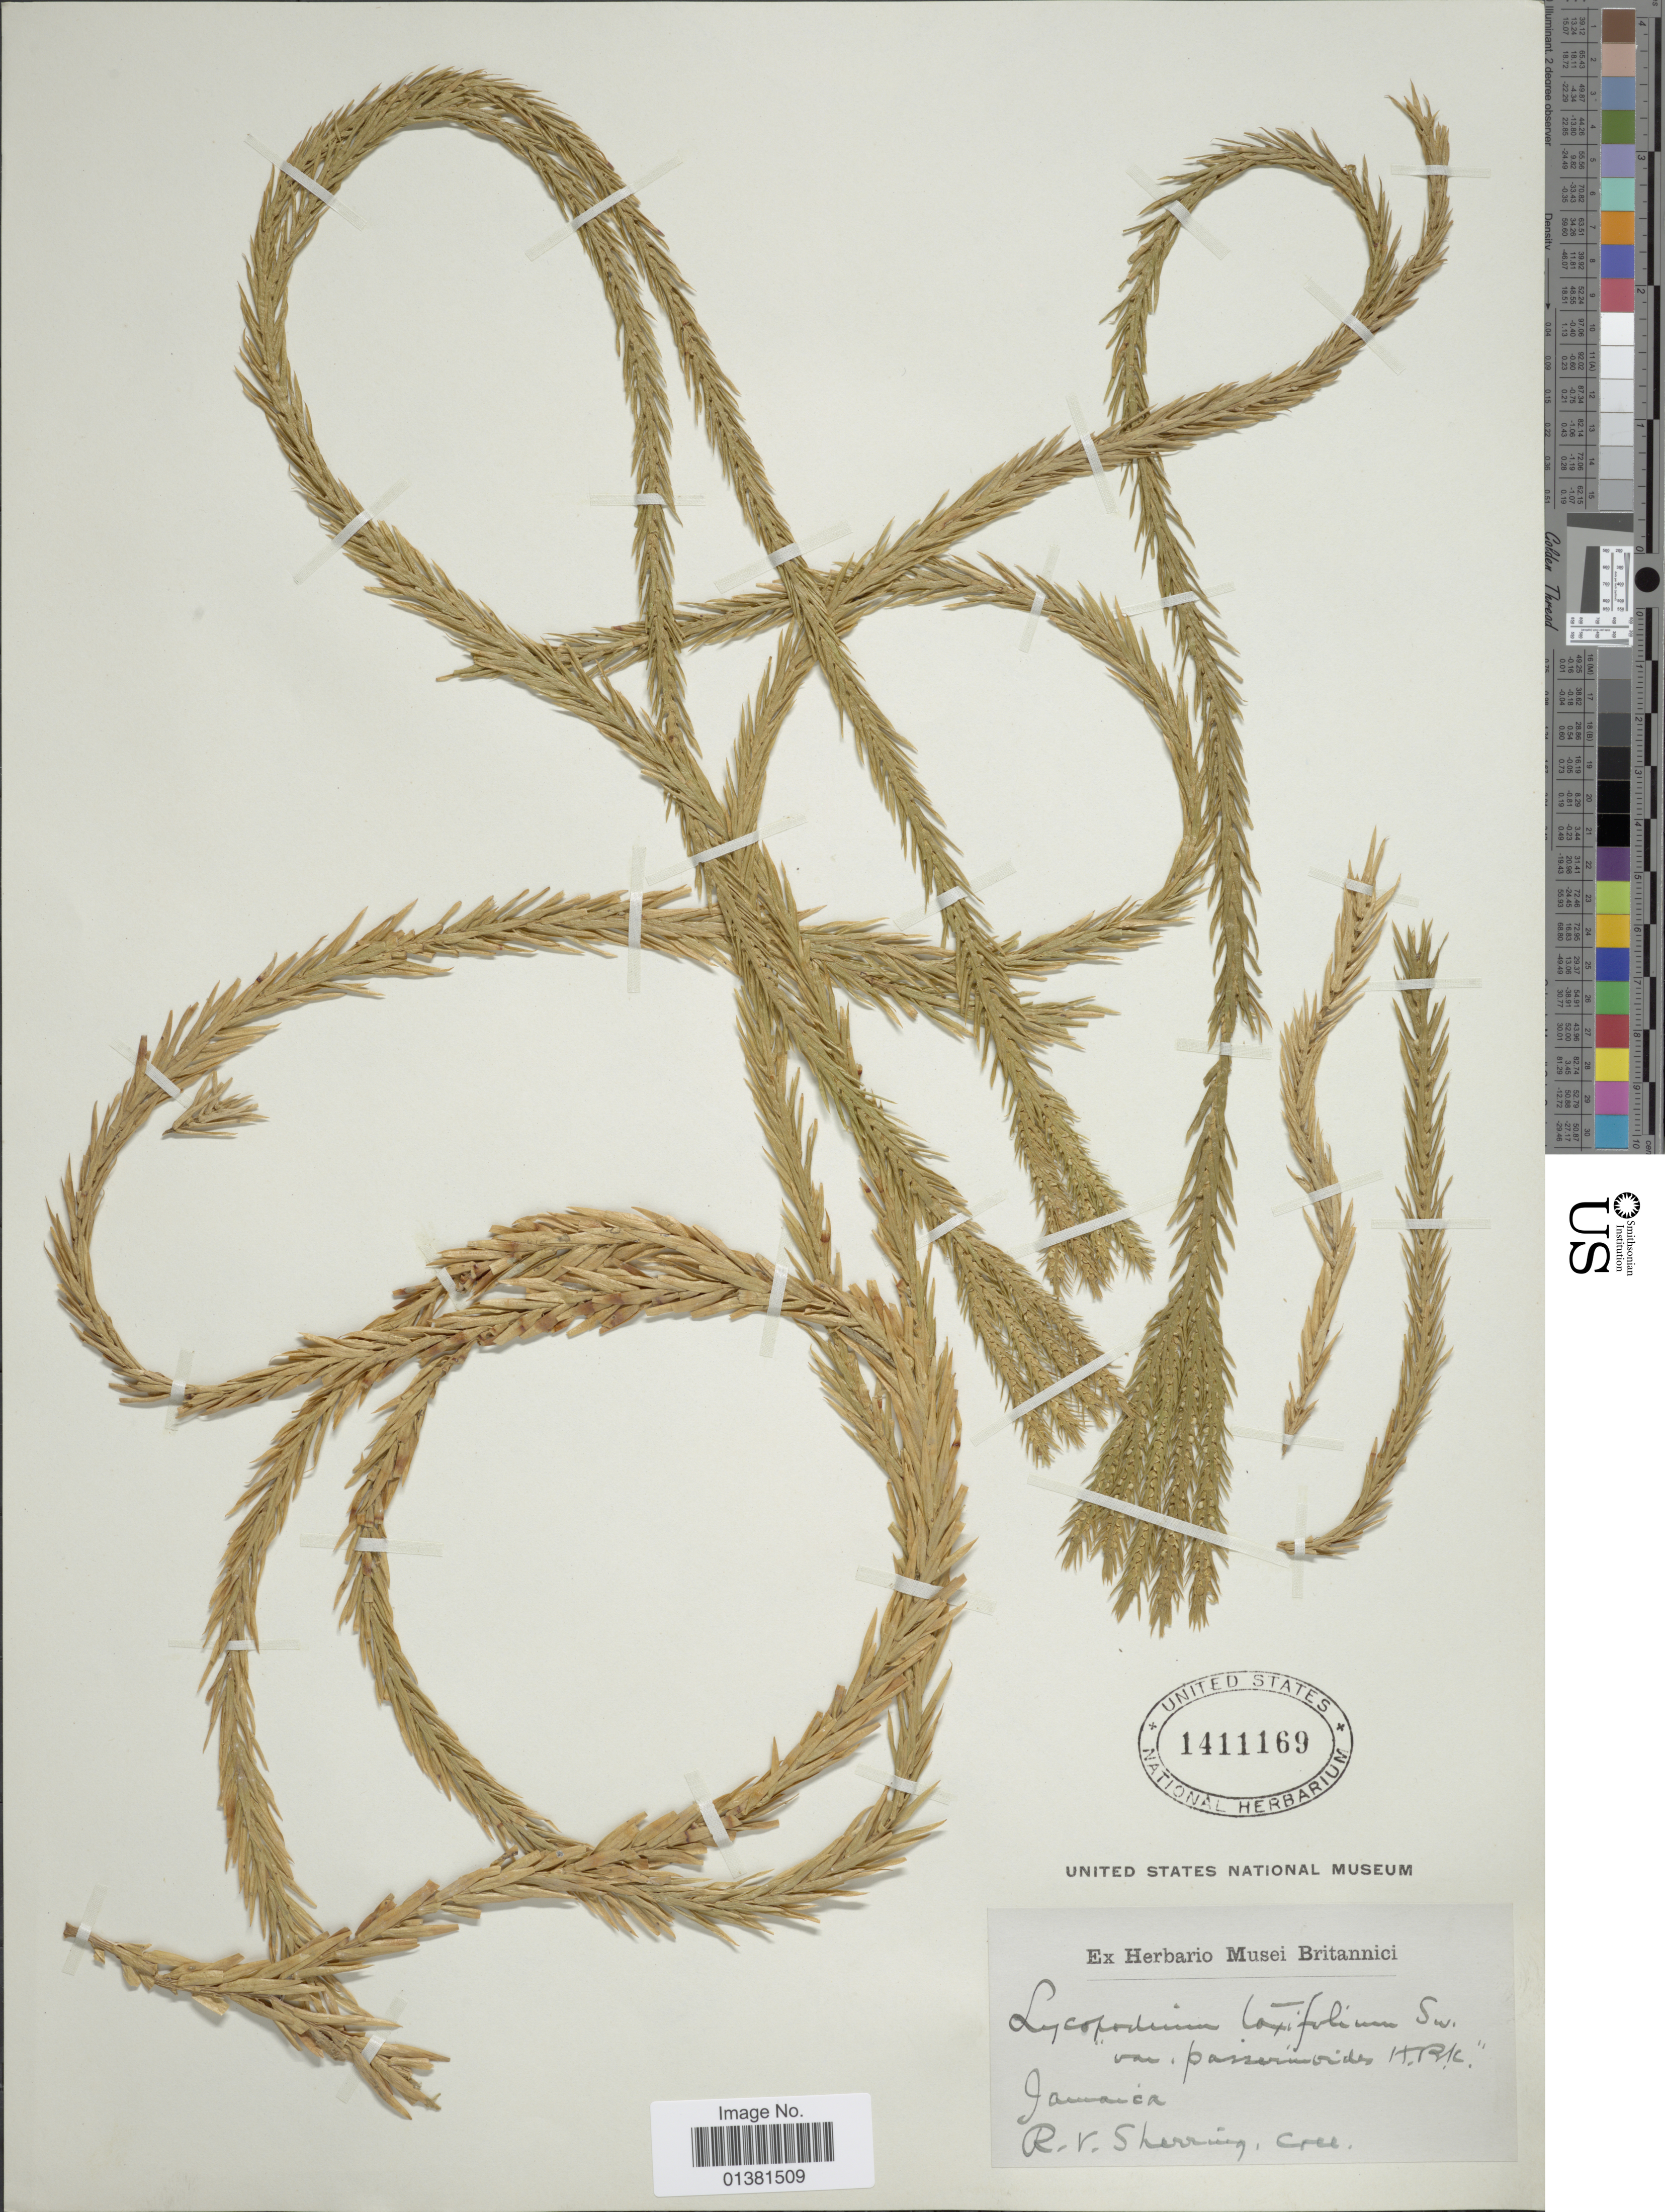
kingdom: Plantae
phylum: Tracheophyta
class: Lycopodiopsida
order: Lycopodiales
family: Lycopodiaceae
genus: Phlegmariurus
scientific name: Phlegmariurus taxifolius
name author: (Sw.) Á. Löve & D. Löve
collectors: R. Sherring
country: Jamaica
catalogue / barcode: US 1411169